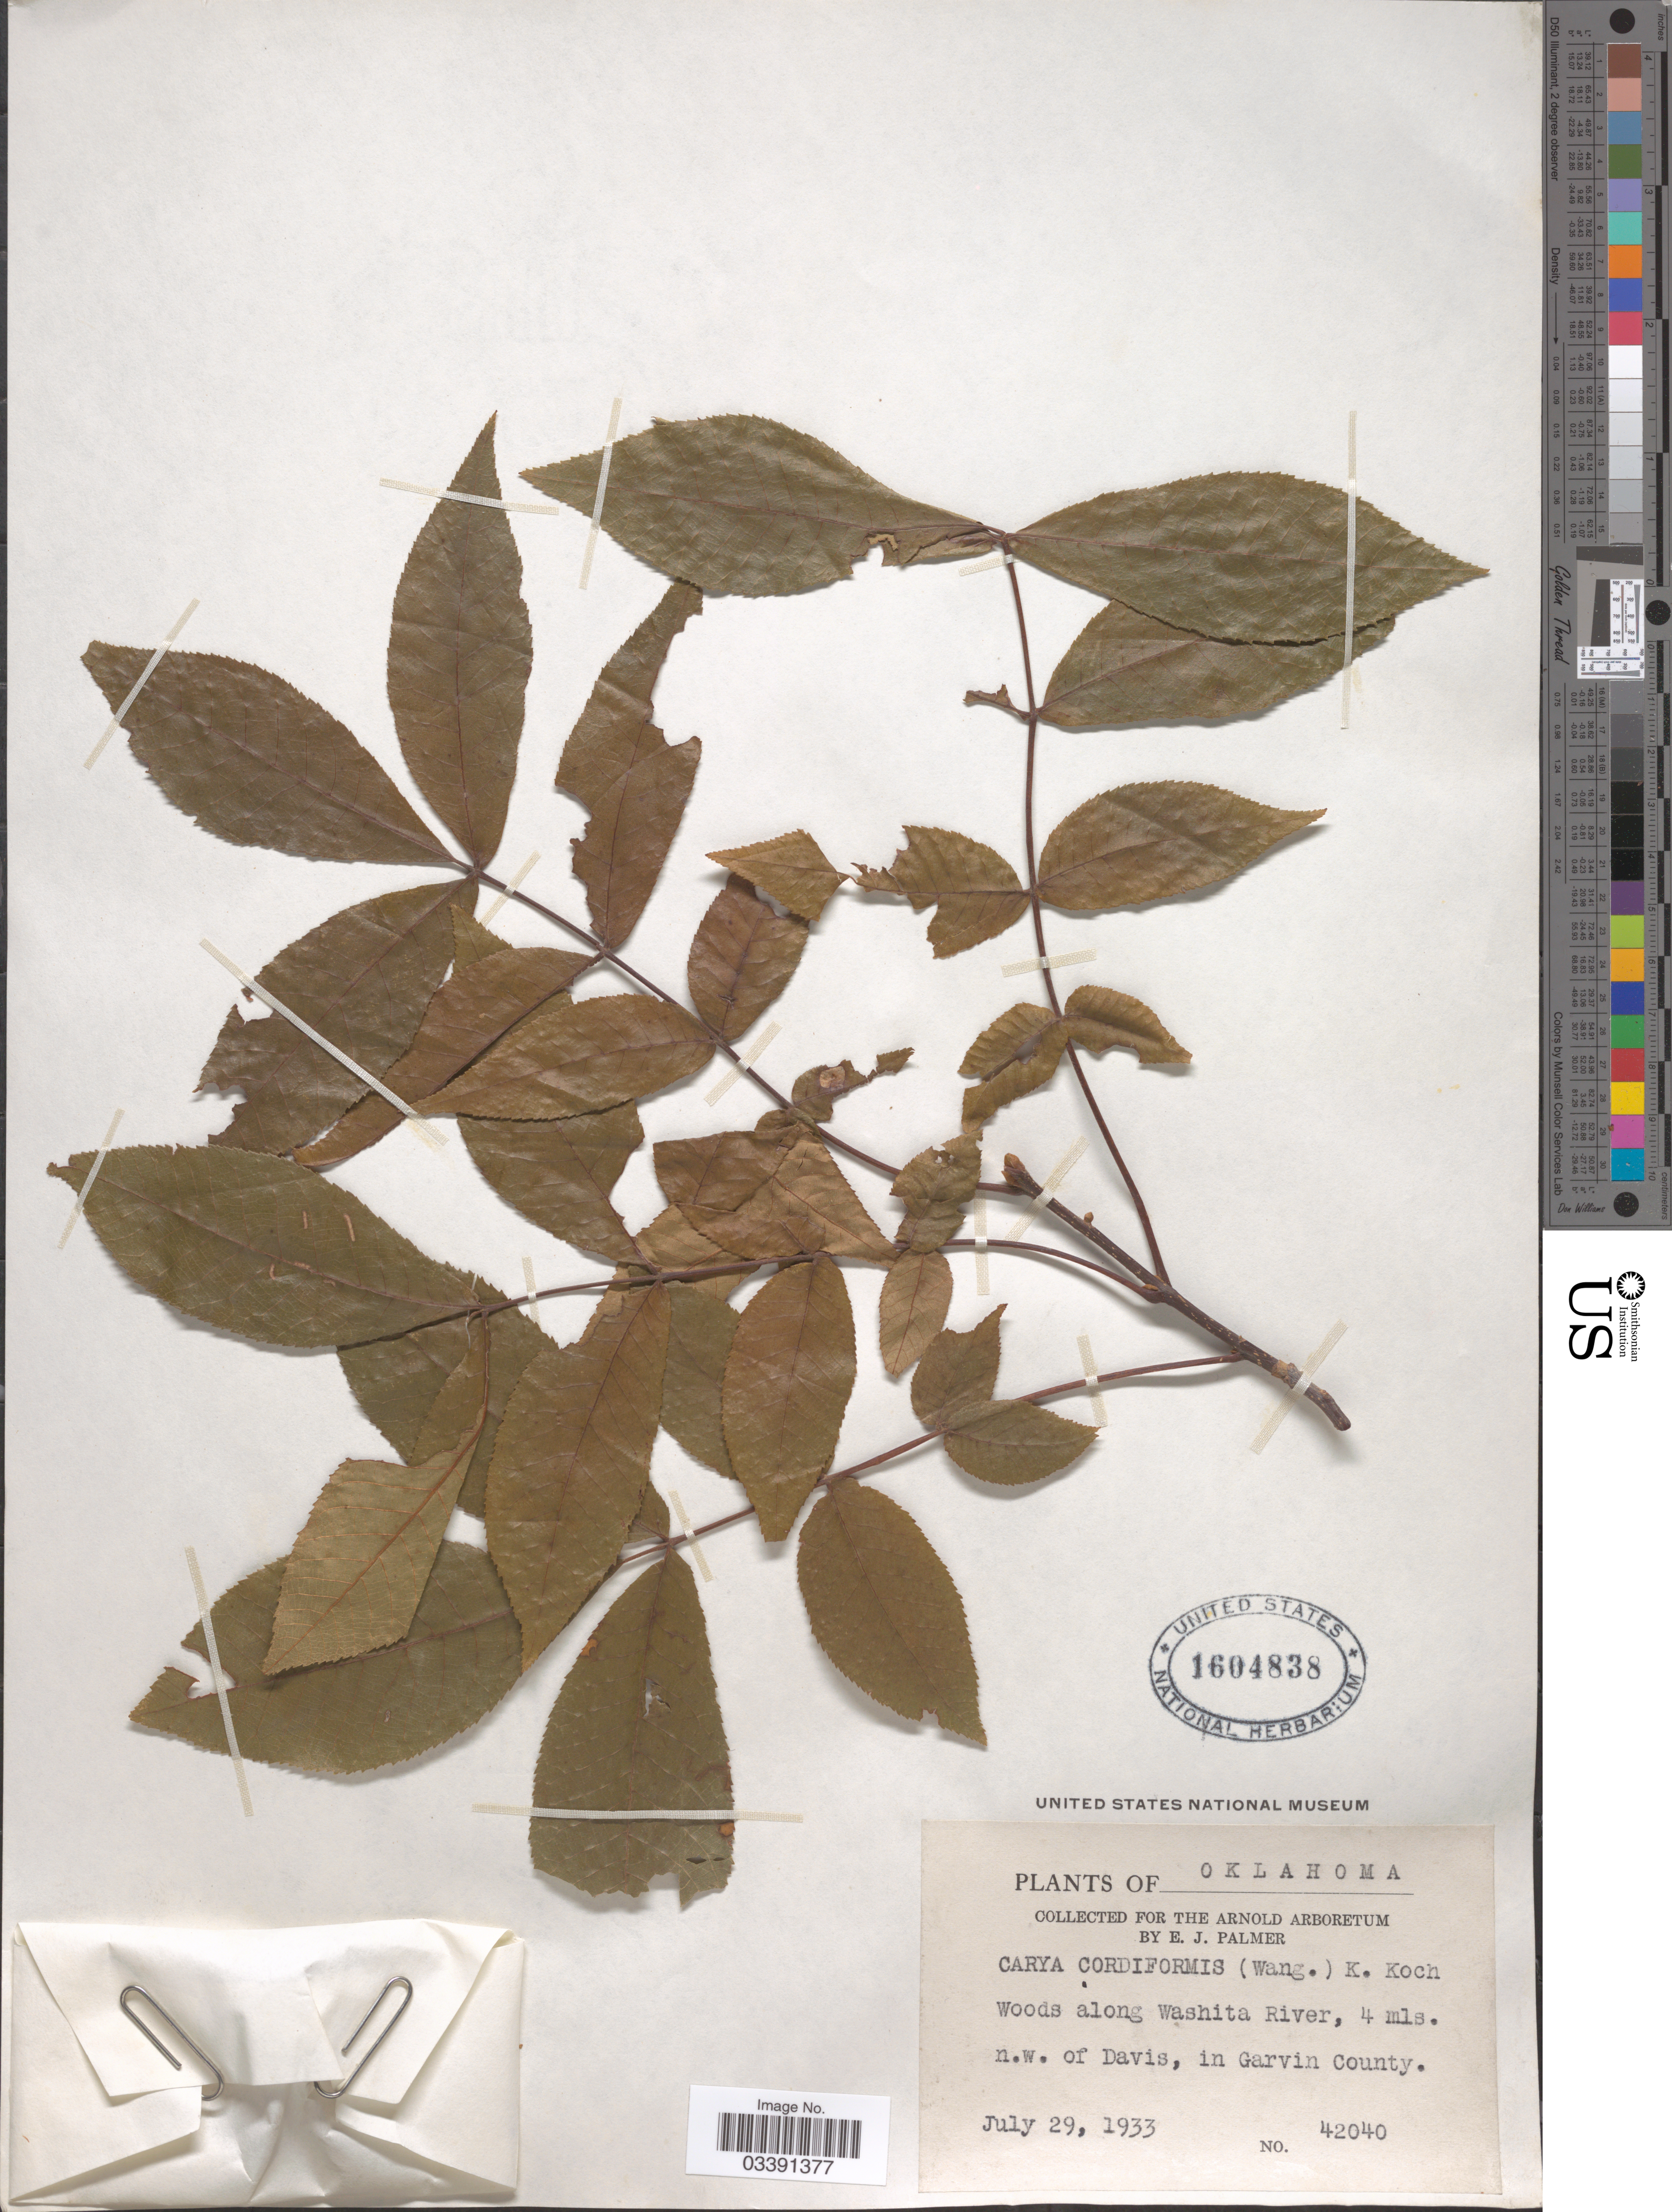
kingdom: Plantae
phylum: Tracheophyta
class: Magnoliopsida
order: Fagales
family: Juglandaceae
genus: Carya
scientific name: Carya cordiformis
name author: (Wangenh.) K. Koch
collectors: E. J. Palmer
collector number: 42040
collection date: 1933-07-29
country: United States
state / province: Oklahoma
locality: Woods along Washita River, 4 mls. n.w. of Davis, in Garvin County.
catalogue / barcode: US 1604838